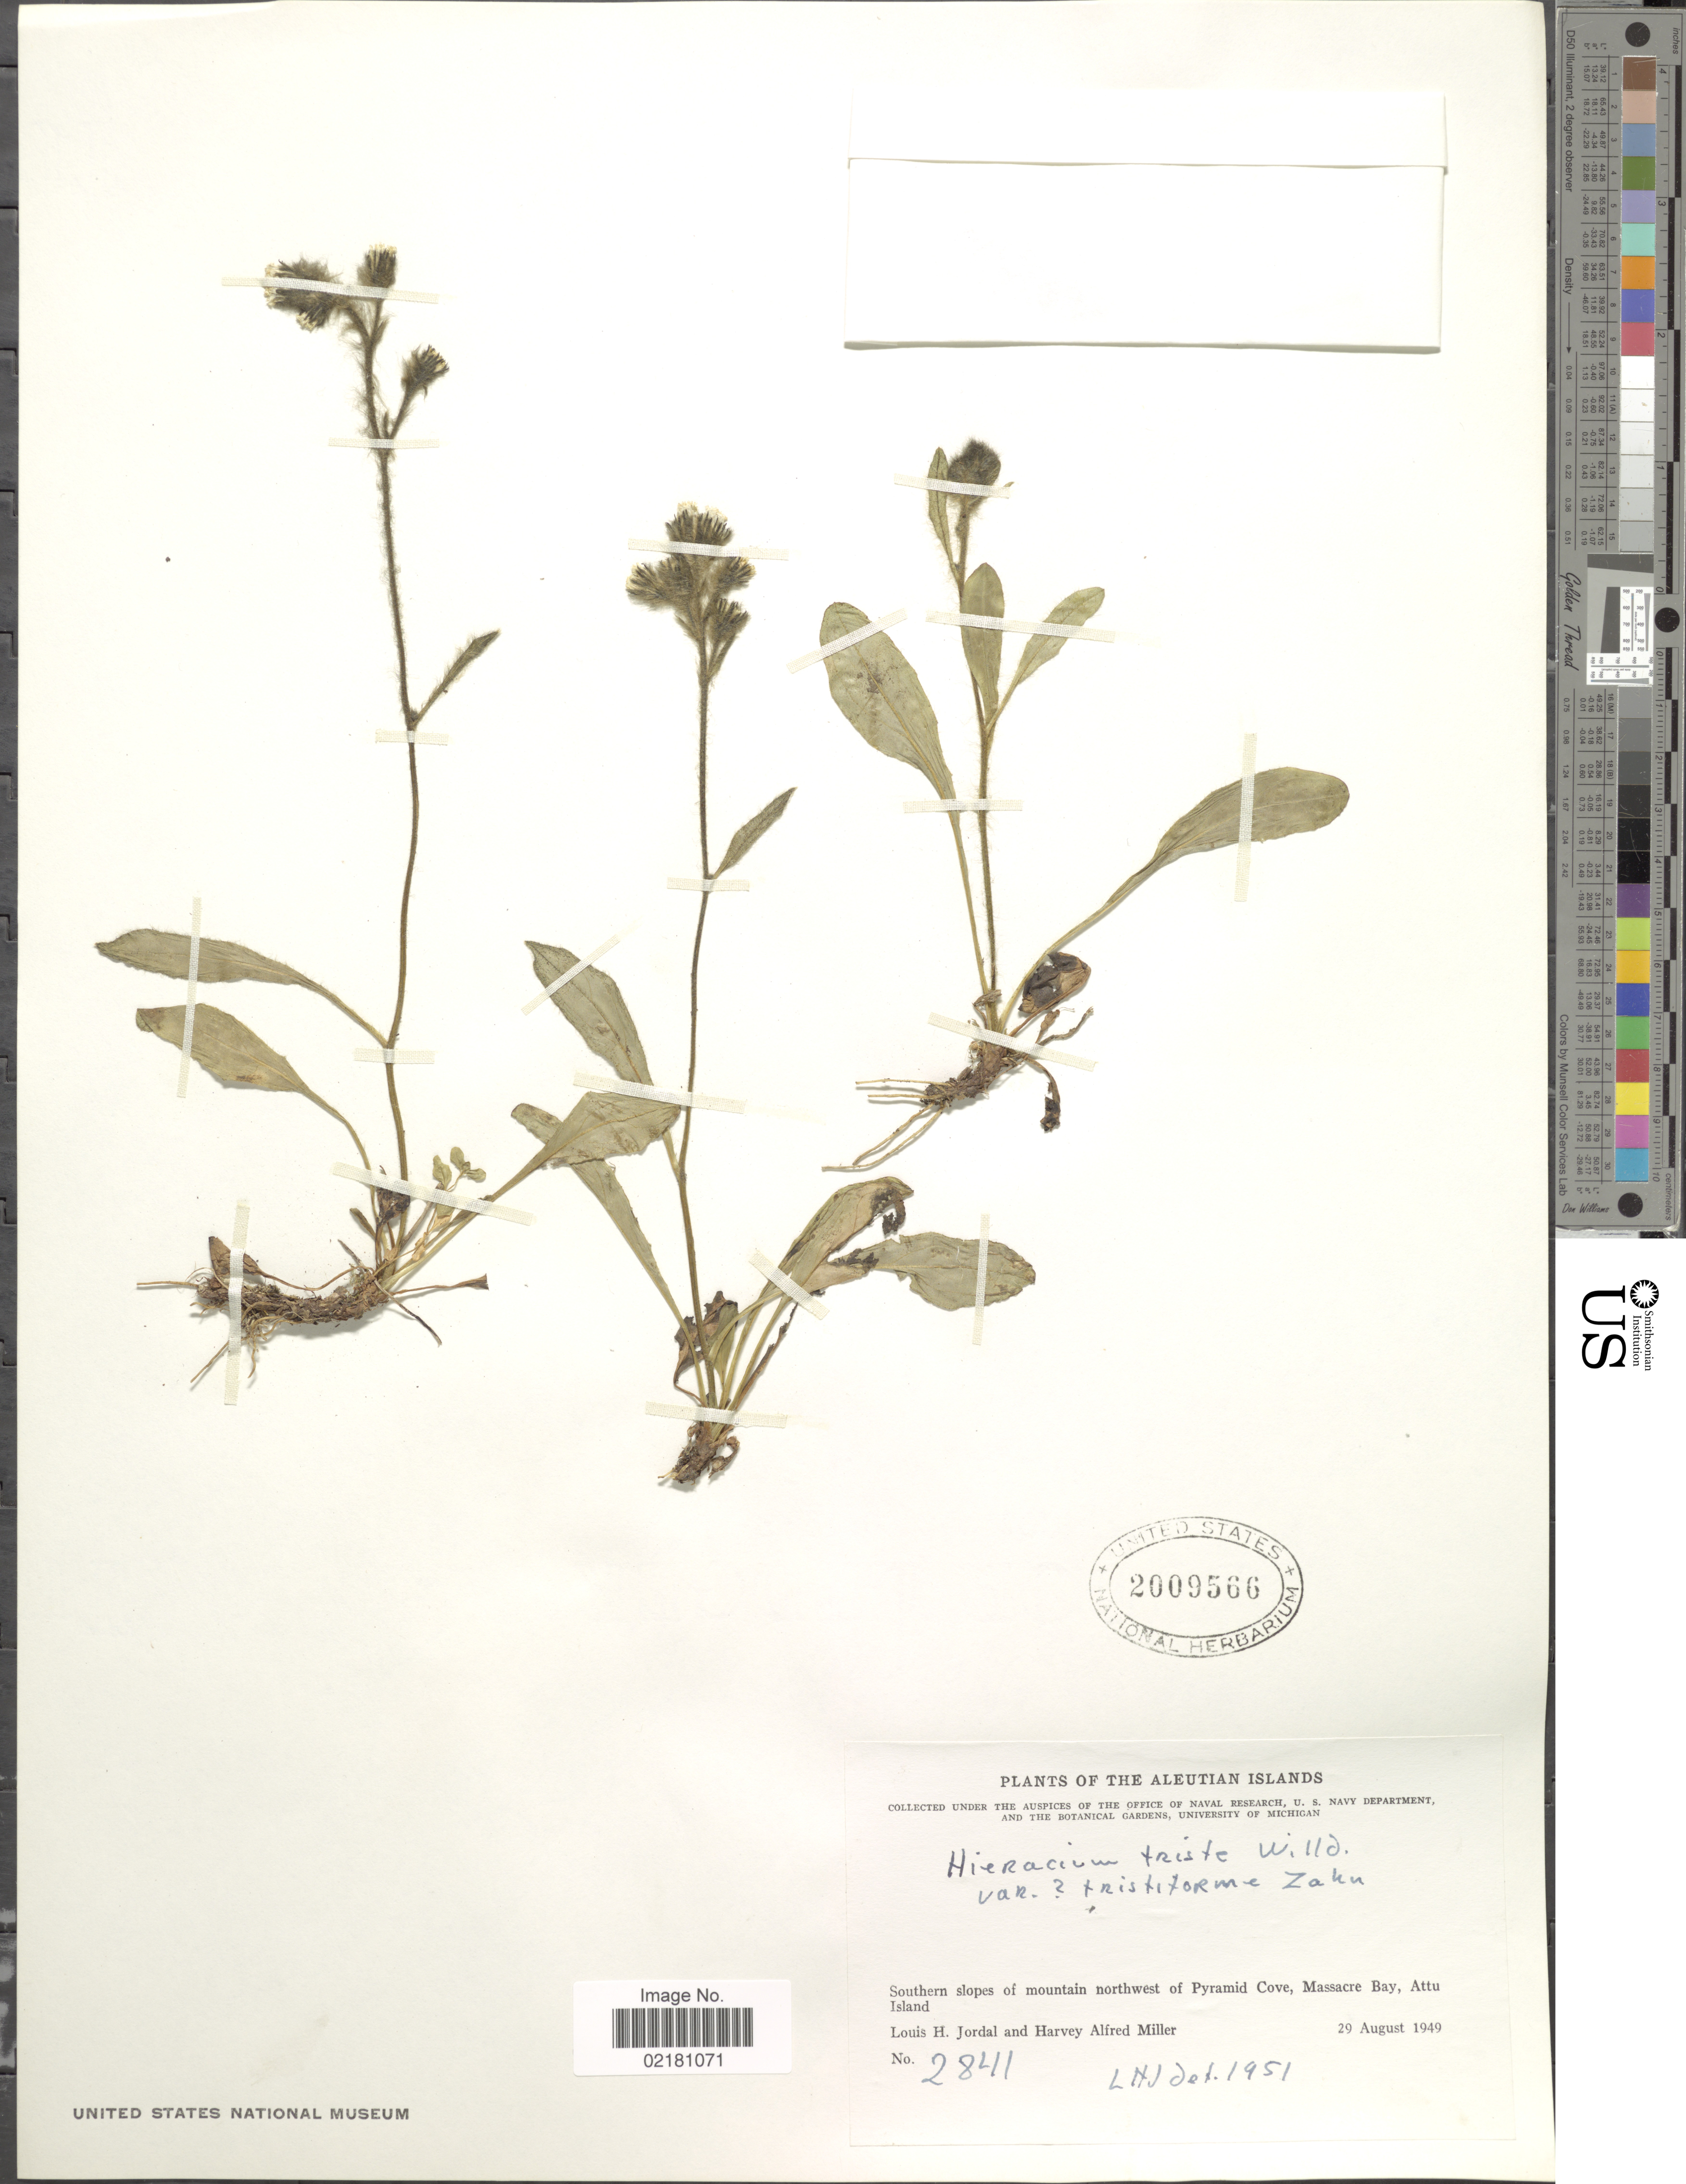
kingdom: Plantae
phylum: Tracheophyta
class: Magnoliopsida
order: Asterales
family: Asteraceae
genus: Hieracium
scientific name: Hieracium triste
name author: Willd. ex Spreng.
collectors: L. Jordal & H. A. Miller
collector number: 2841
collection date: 1949-08-29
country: United States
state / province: Alaska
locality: Aleutian Islands. Southern slopes of mountain northwest of Pyramid Cove, Massacre Bay, Attu Island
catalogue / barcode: US 2009566